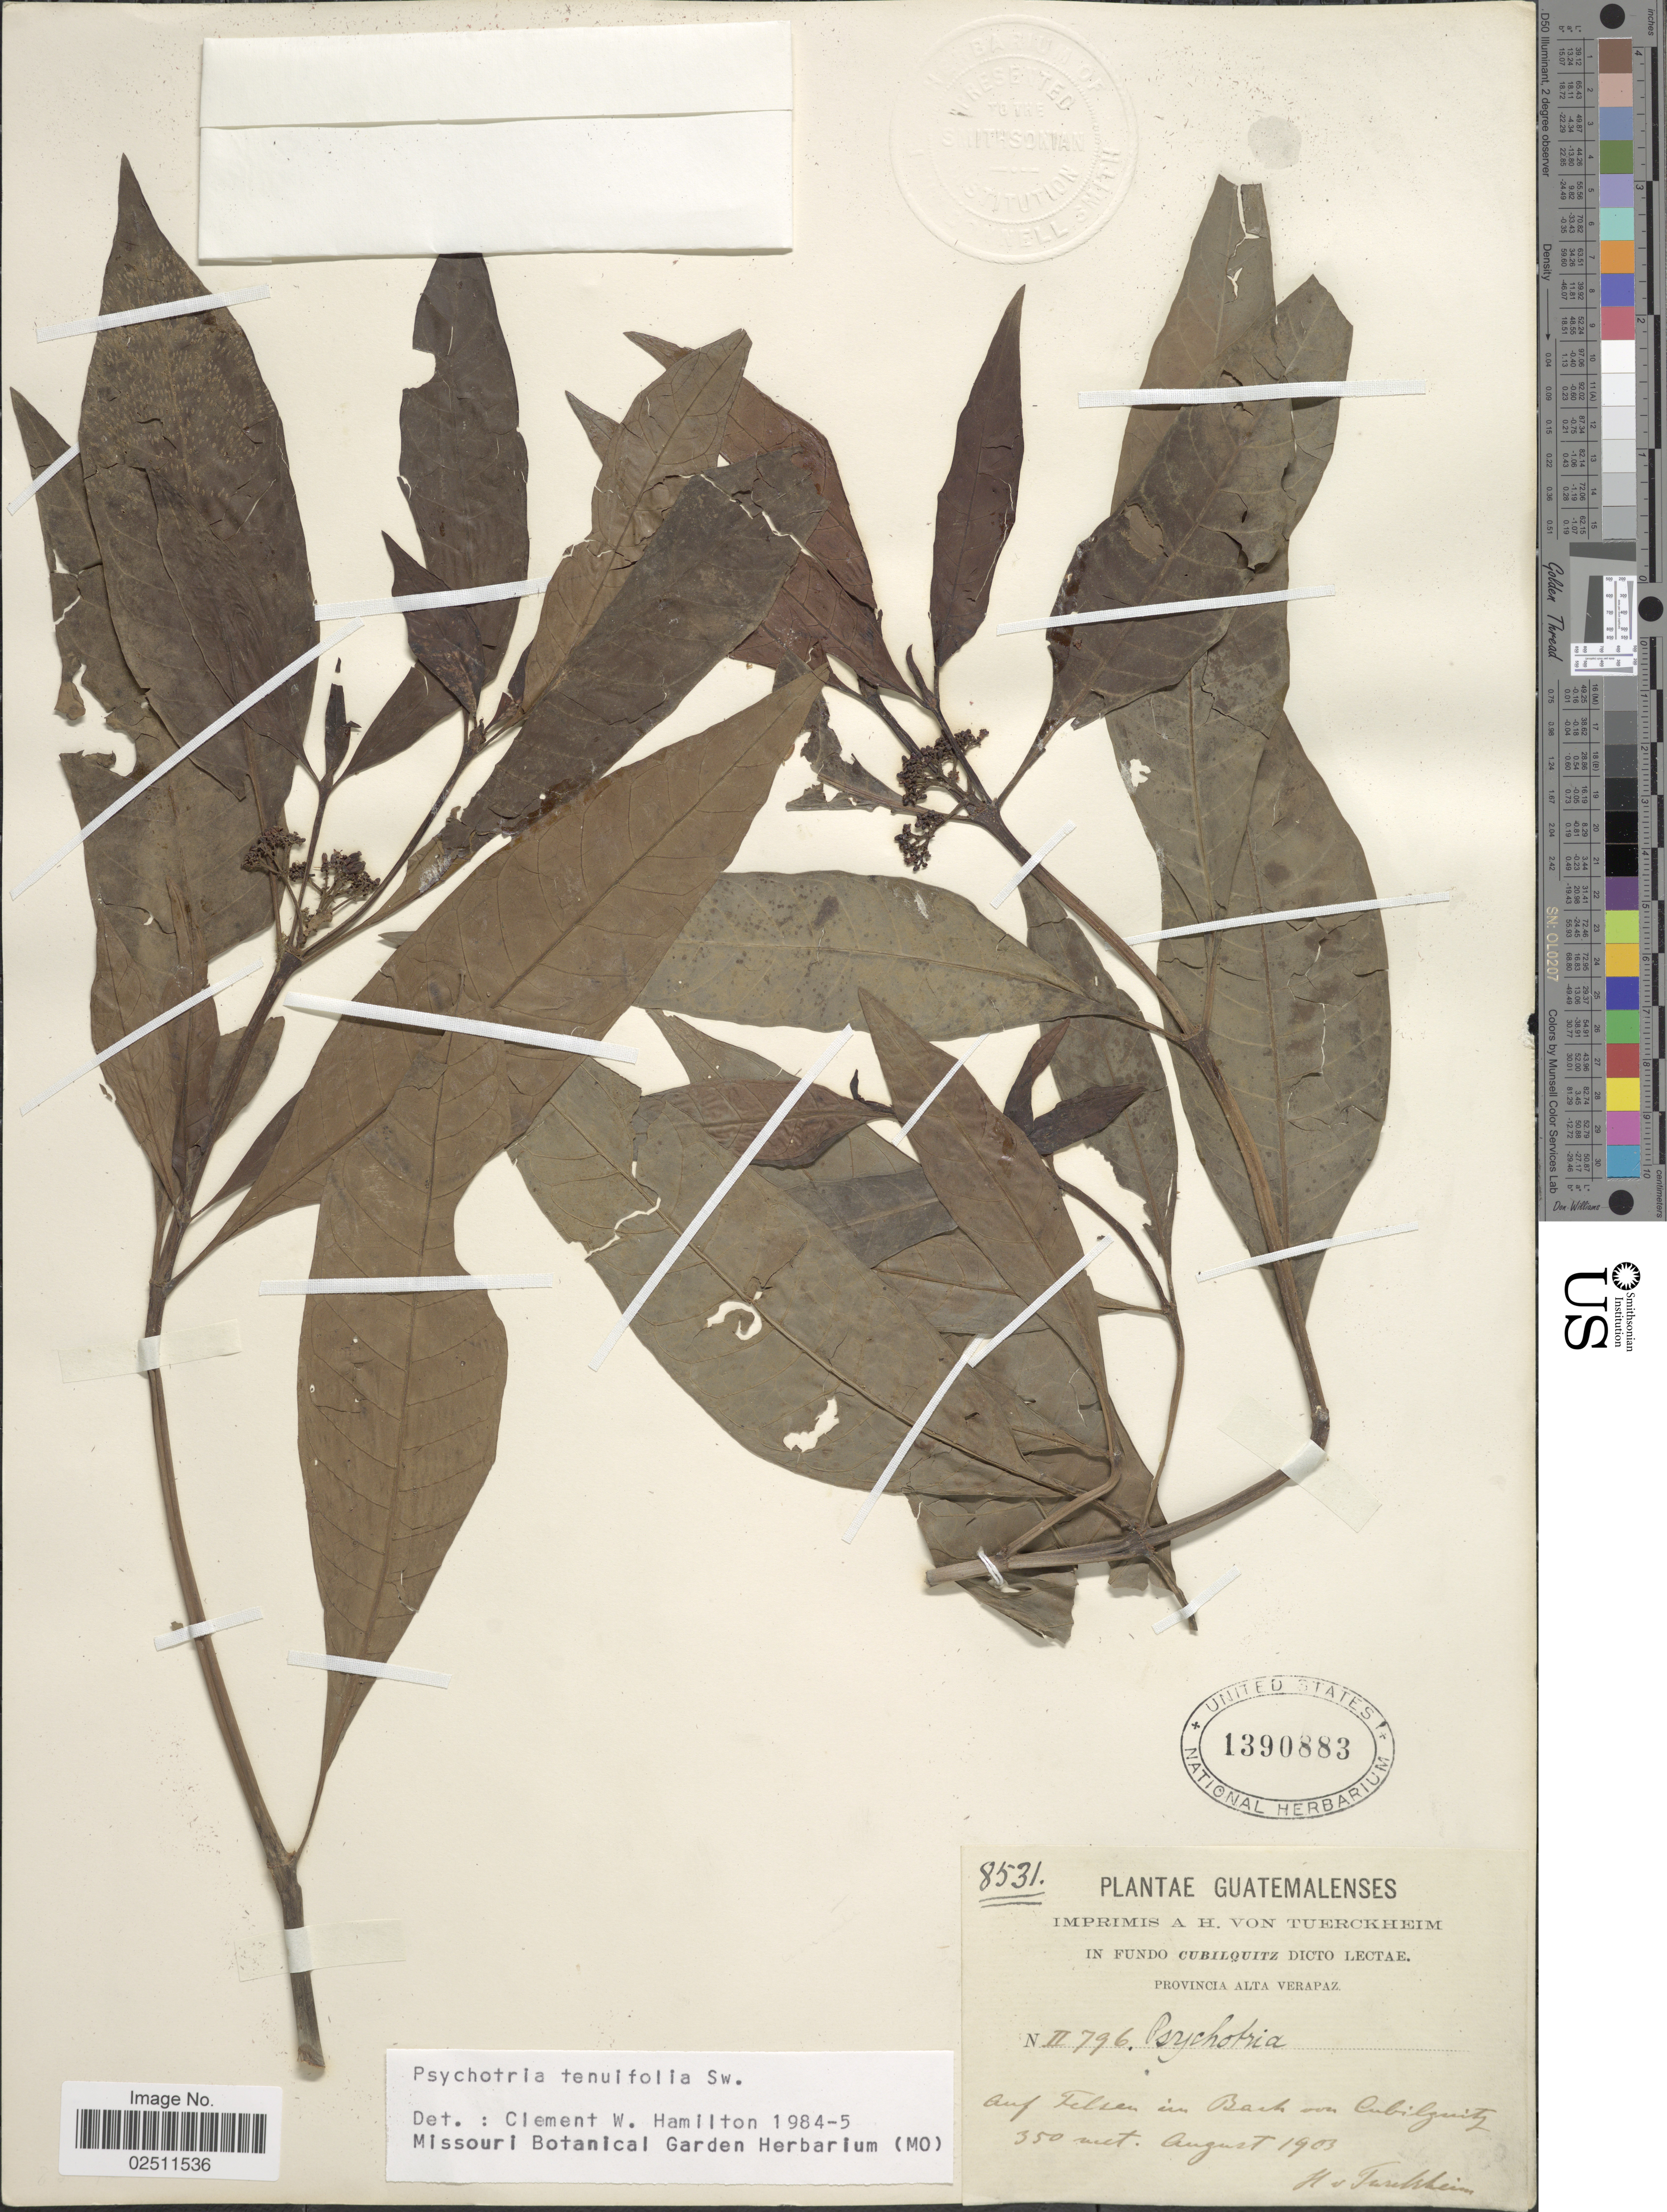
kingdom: Plantae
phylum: Tracheophyta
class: Magnoliopsida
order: Gentianales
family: Rubiaceae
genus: Psychotria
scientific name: Psychotria tenuifolia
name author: Sw.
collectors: H. von Türckheim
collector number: II 796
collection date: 1903-08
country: Guatemala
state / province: Alta Verapaz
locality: Cubilguitz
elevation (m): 350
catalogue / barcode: US 1390883